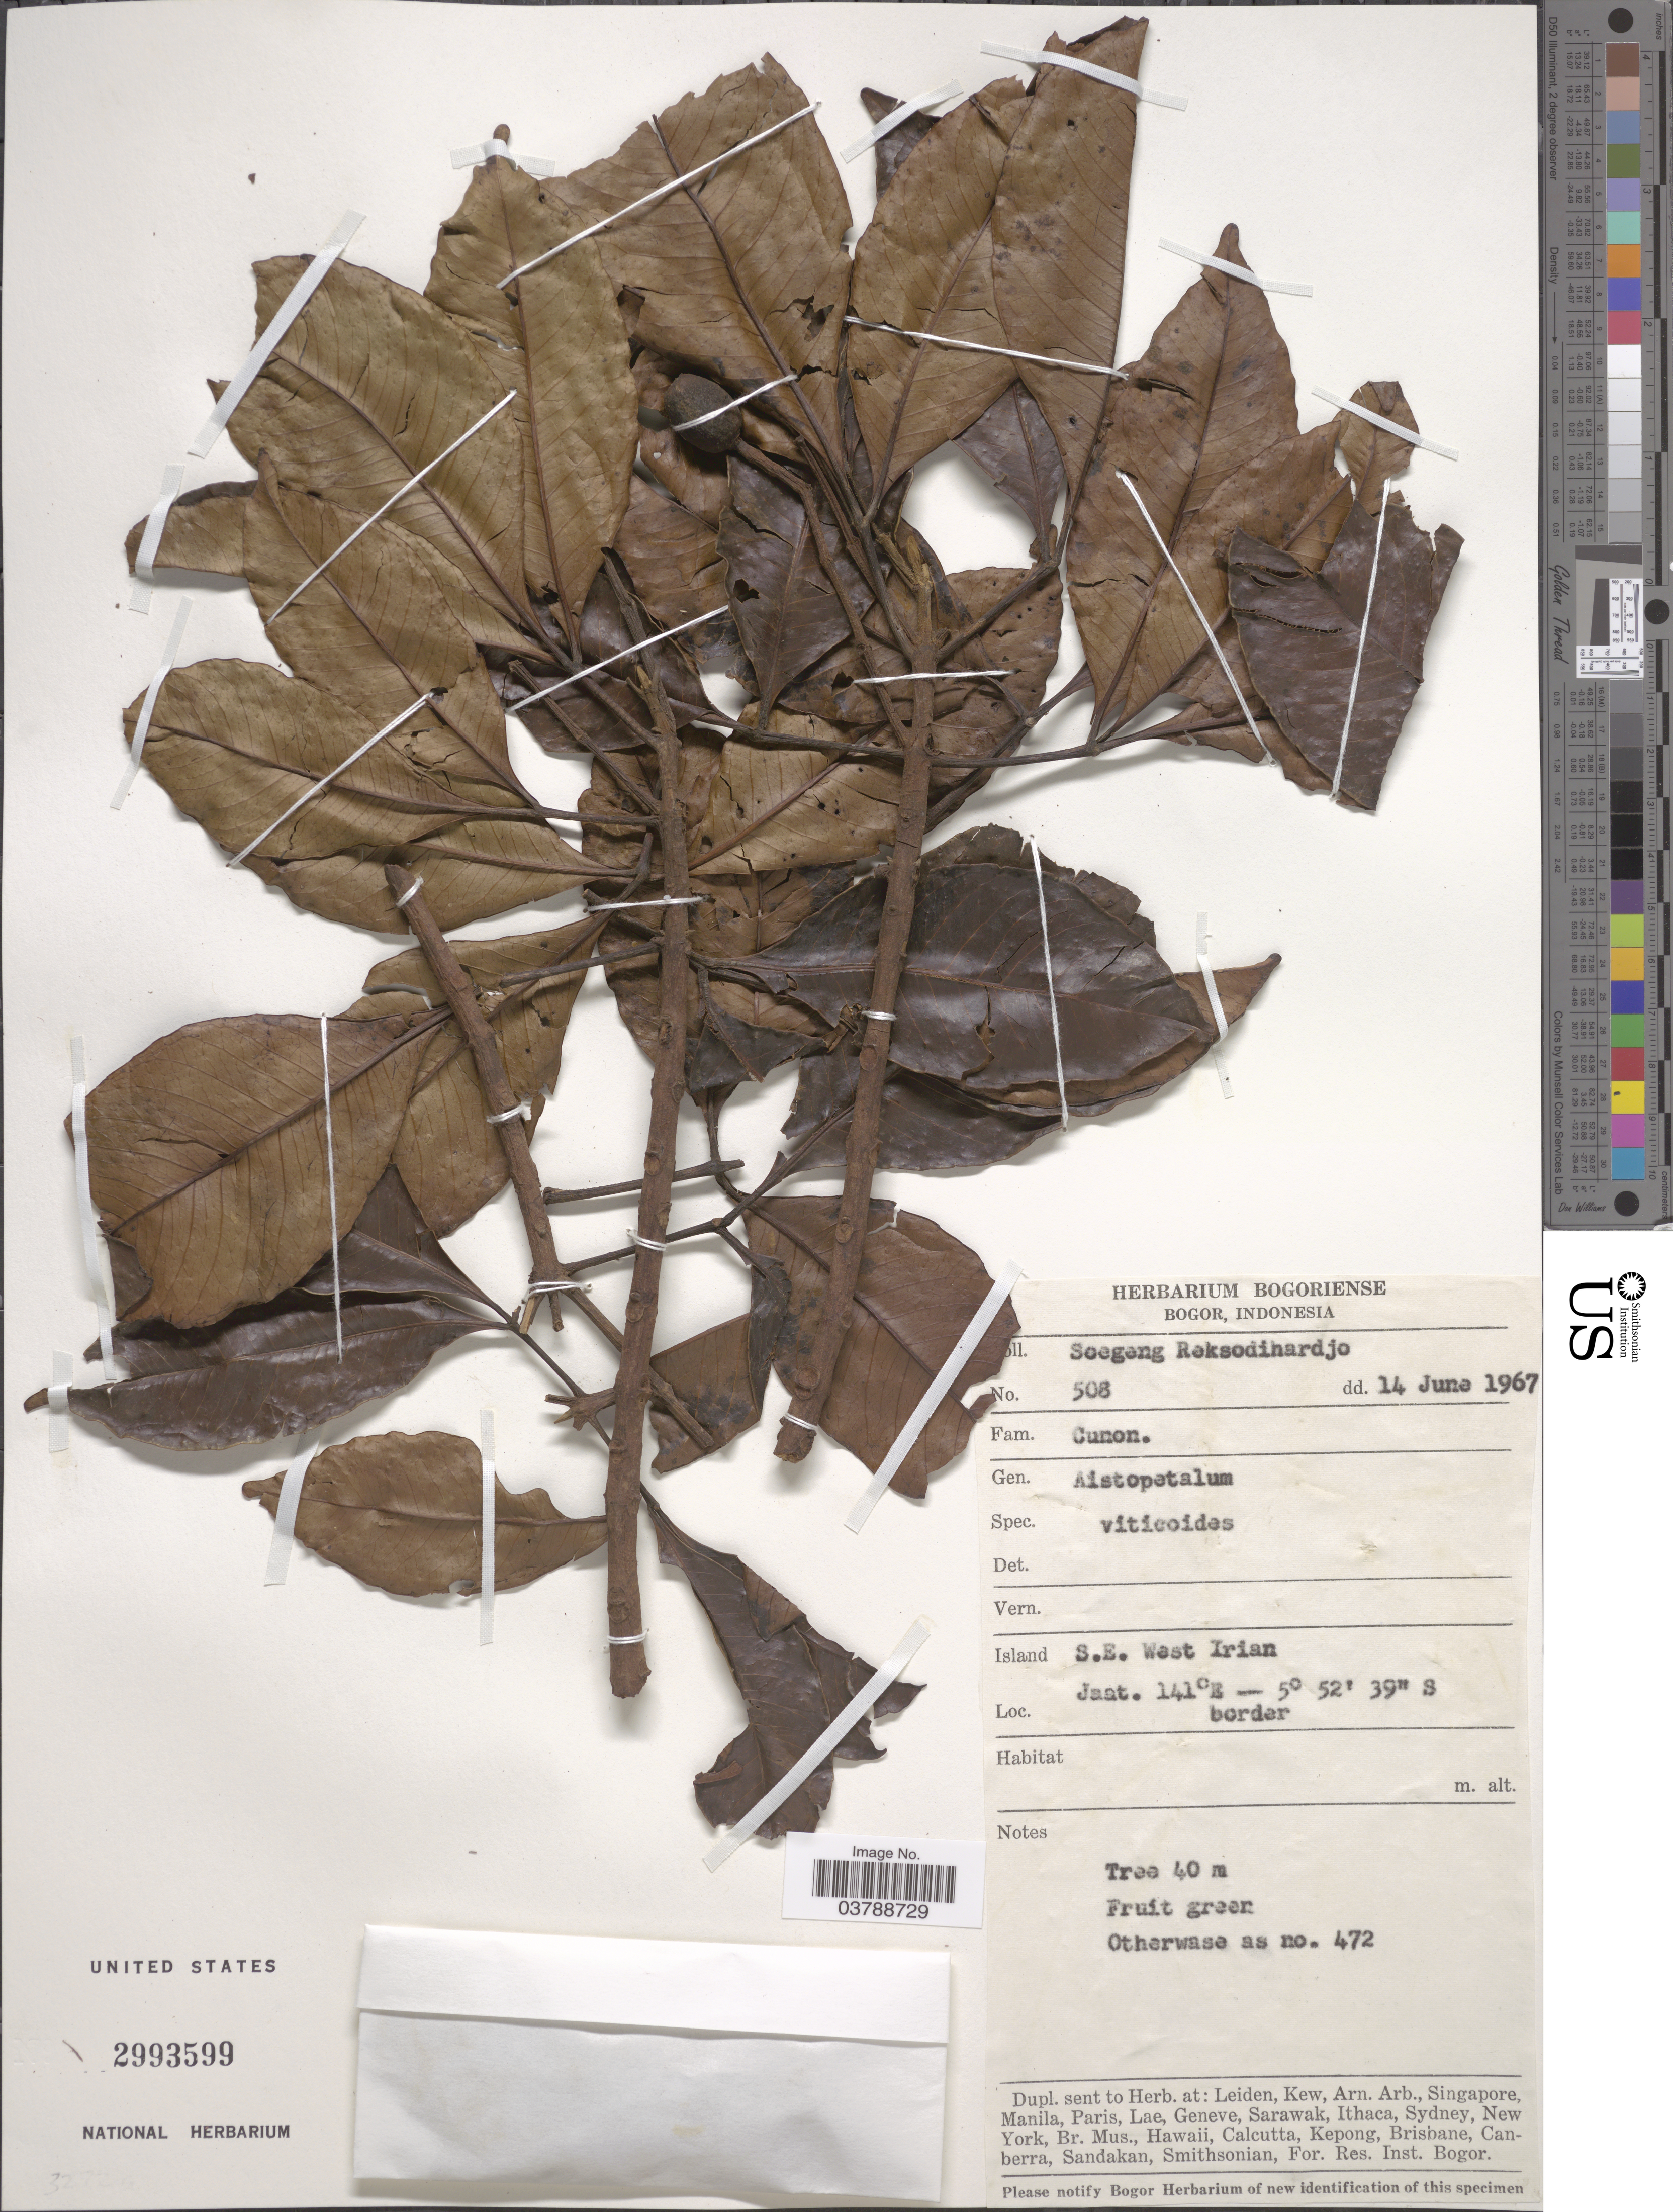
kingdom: Plantae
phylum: Tracheophyta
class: Magnoliopsida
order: Oxalidales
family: Cunoniaceae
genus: Aistopetalum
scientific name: Aistopetalum viticoides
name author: Schltr.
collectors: W. Soegeng-Reksodihardjo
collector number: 508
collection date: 1967-06-14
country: Indonesia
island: New Guinea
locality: Island S.E. West Irian. Jaat. Border.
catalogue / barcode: US 2993599